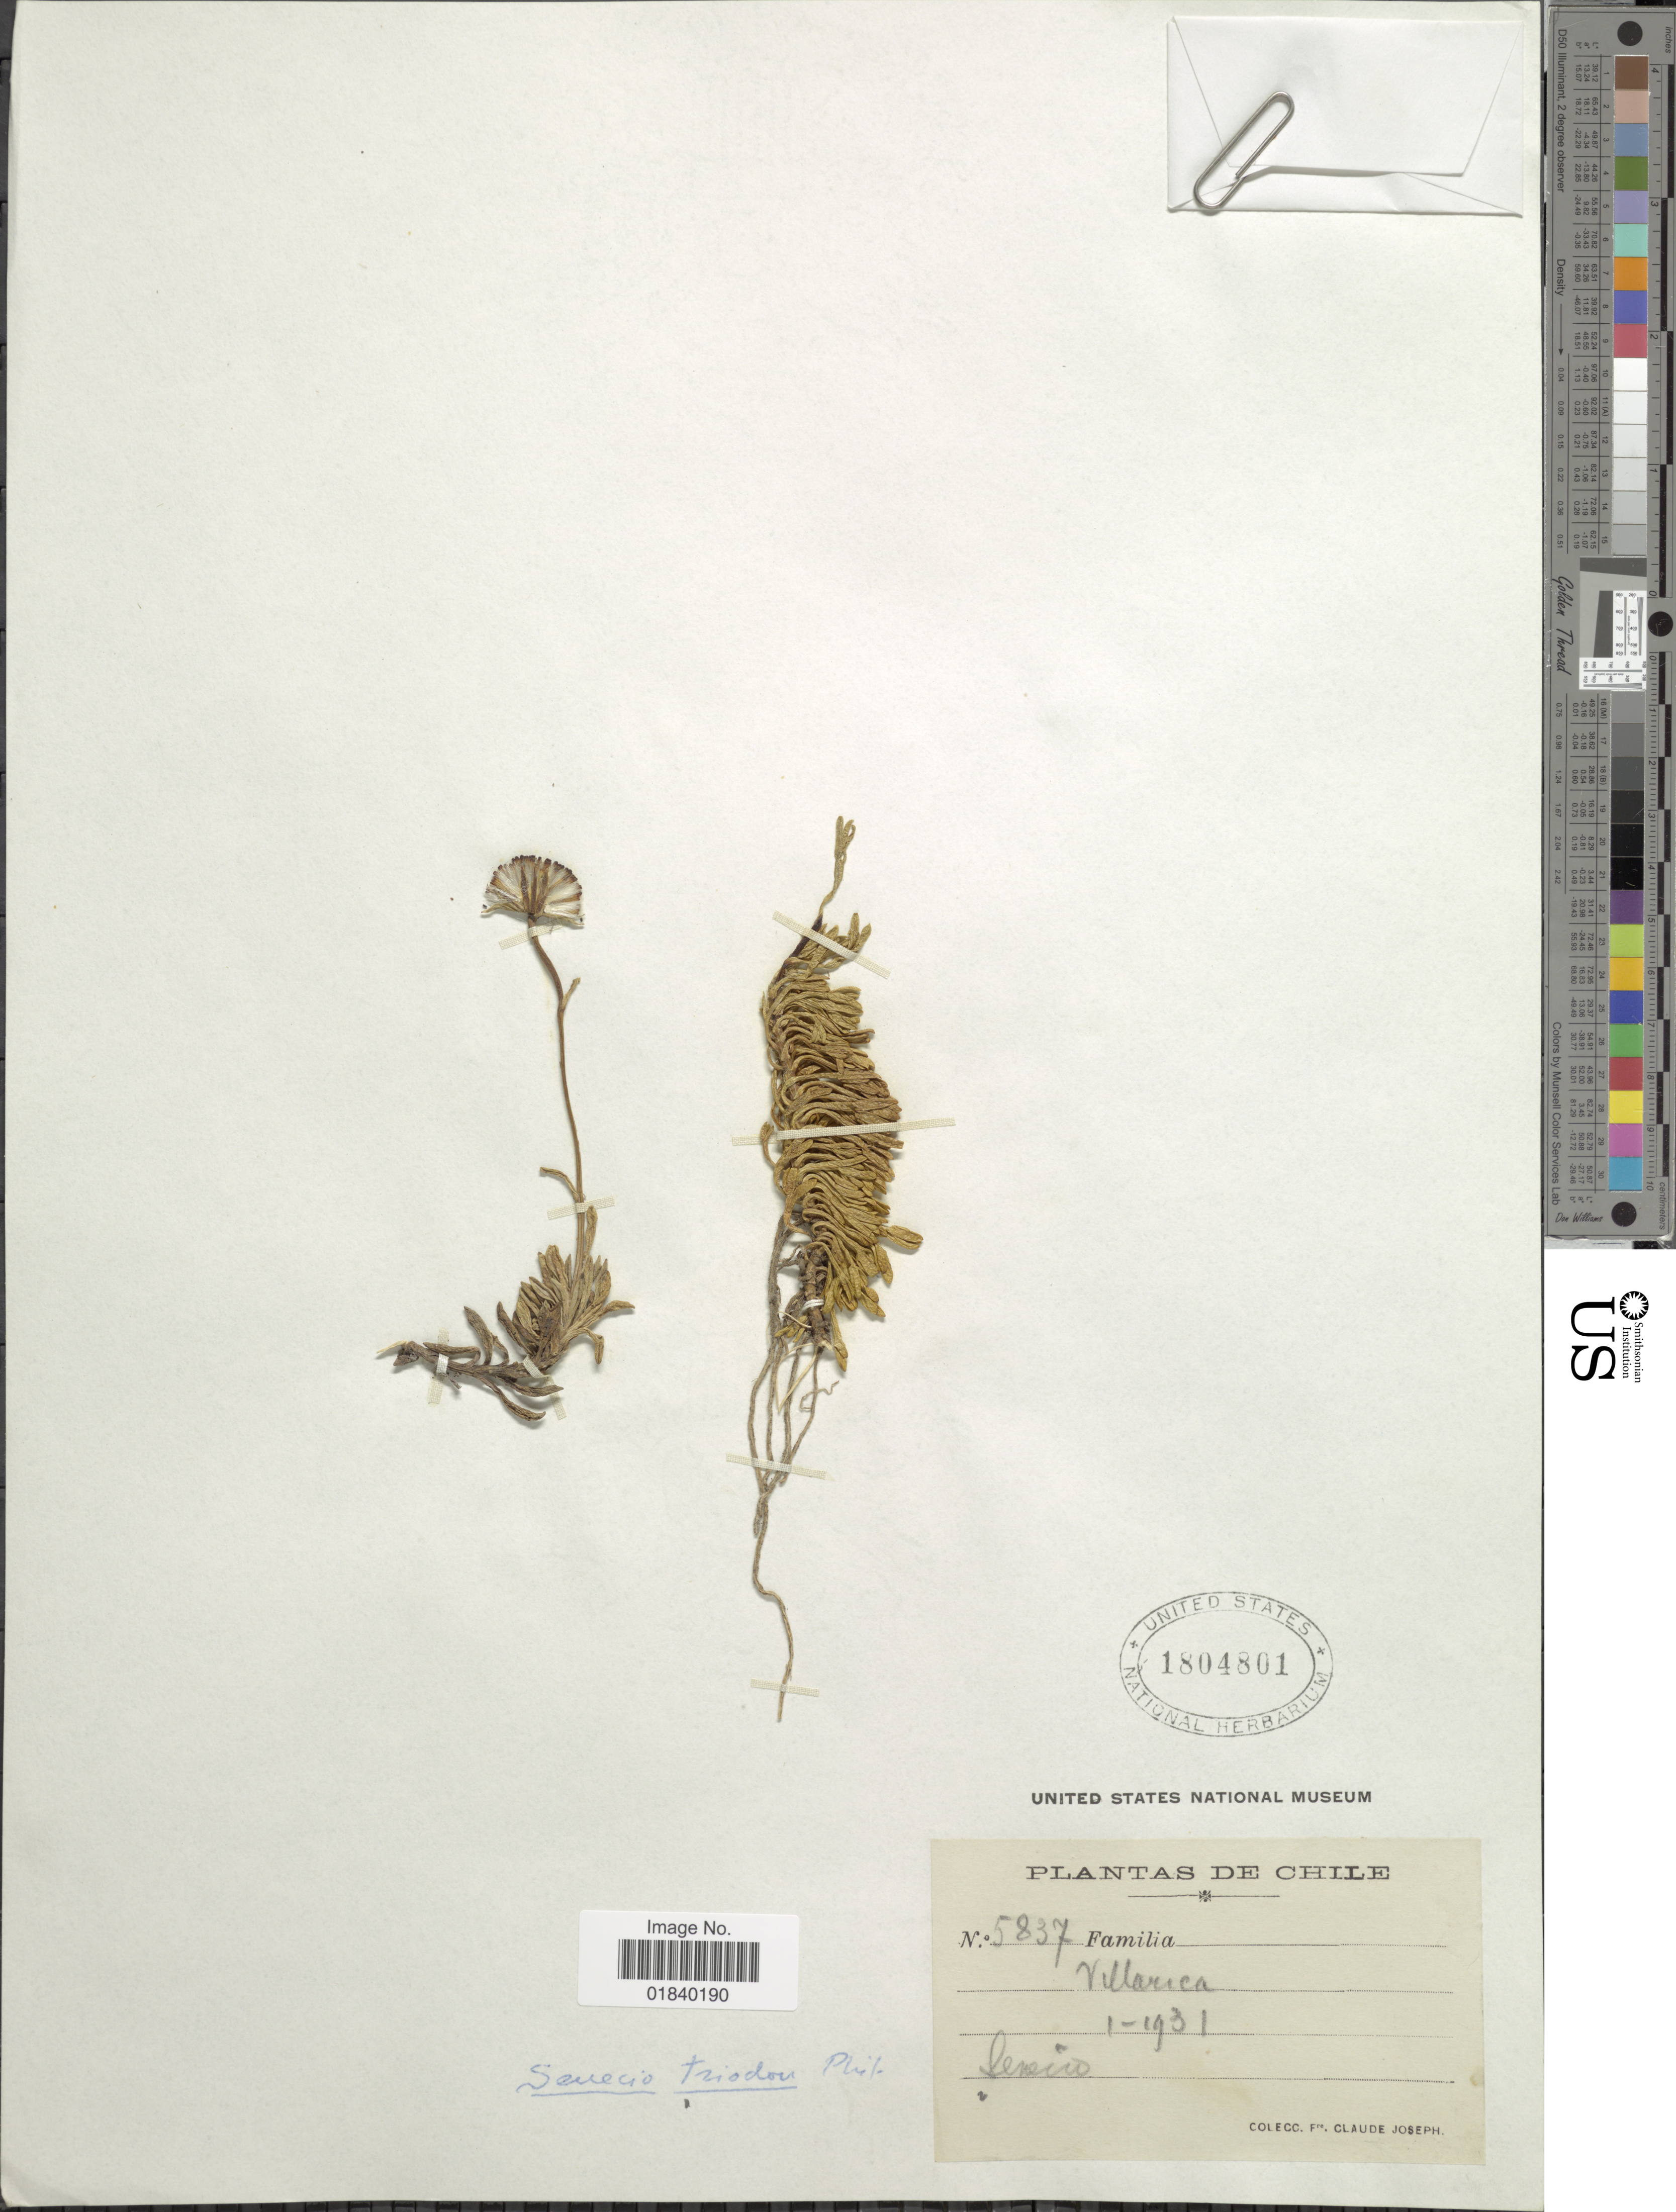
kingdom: Plantae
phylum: Tracheophyta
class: Magnoliopsida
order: Asterales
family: Asteraceae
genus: Senecio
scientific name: Senecio triodon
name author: Phil.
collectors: Bro. Claude-Joseph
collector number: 5837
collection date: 1931-01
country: Chile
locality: Villarica.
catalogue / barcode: US 1804801